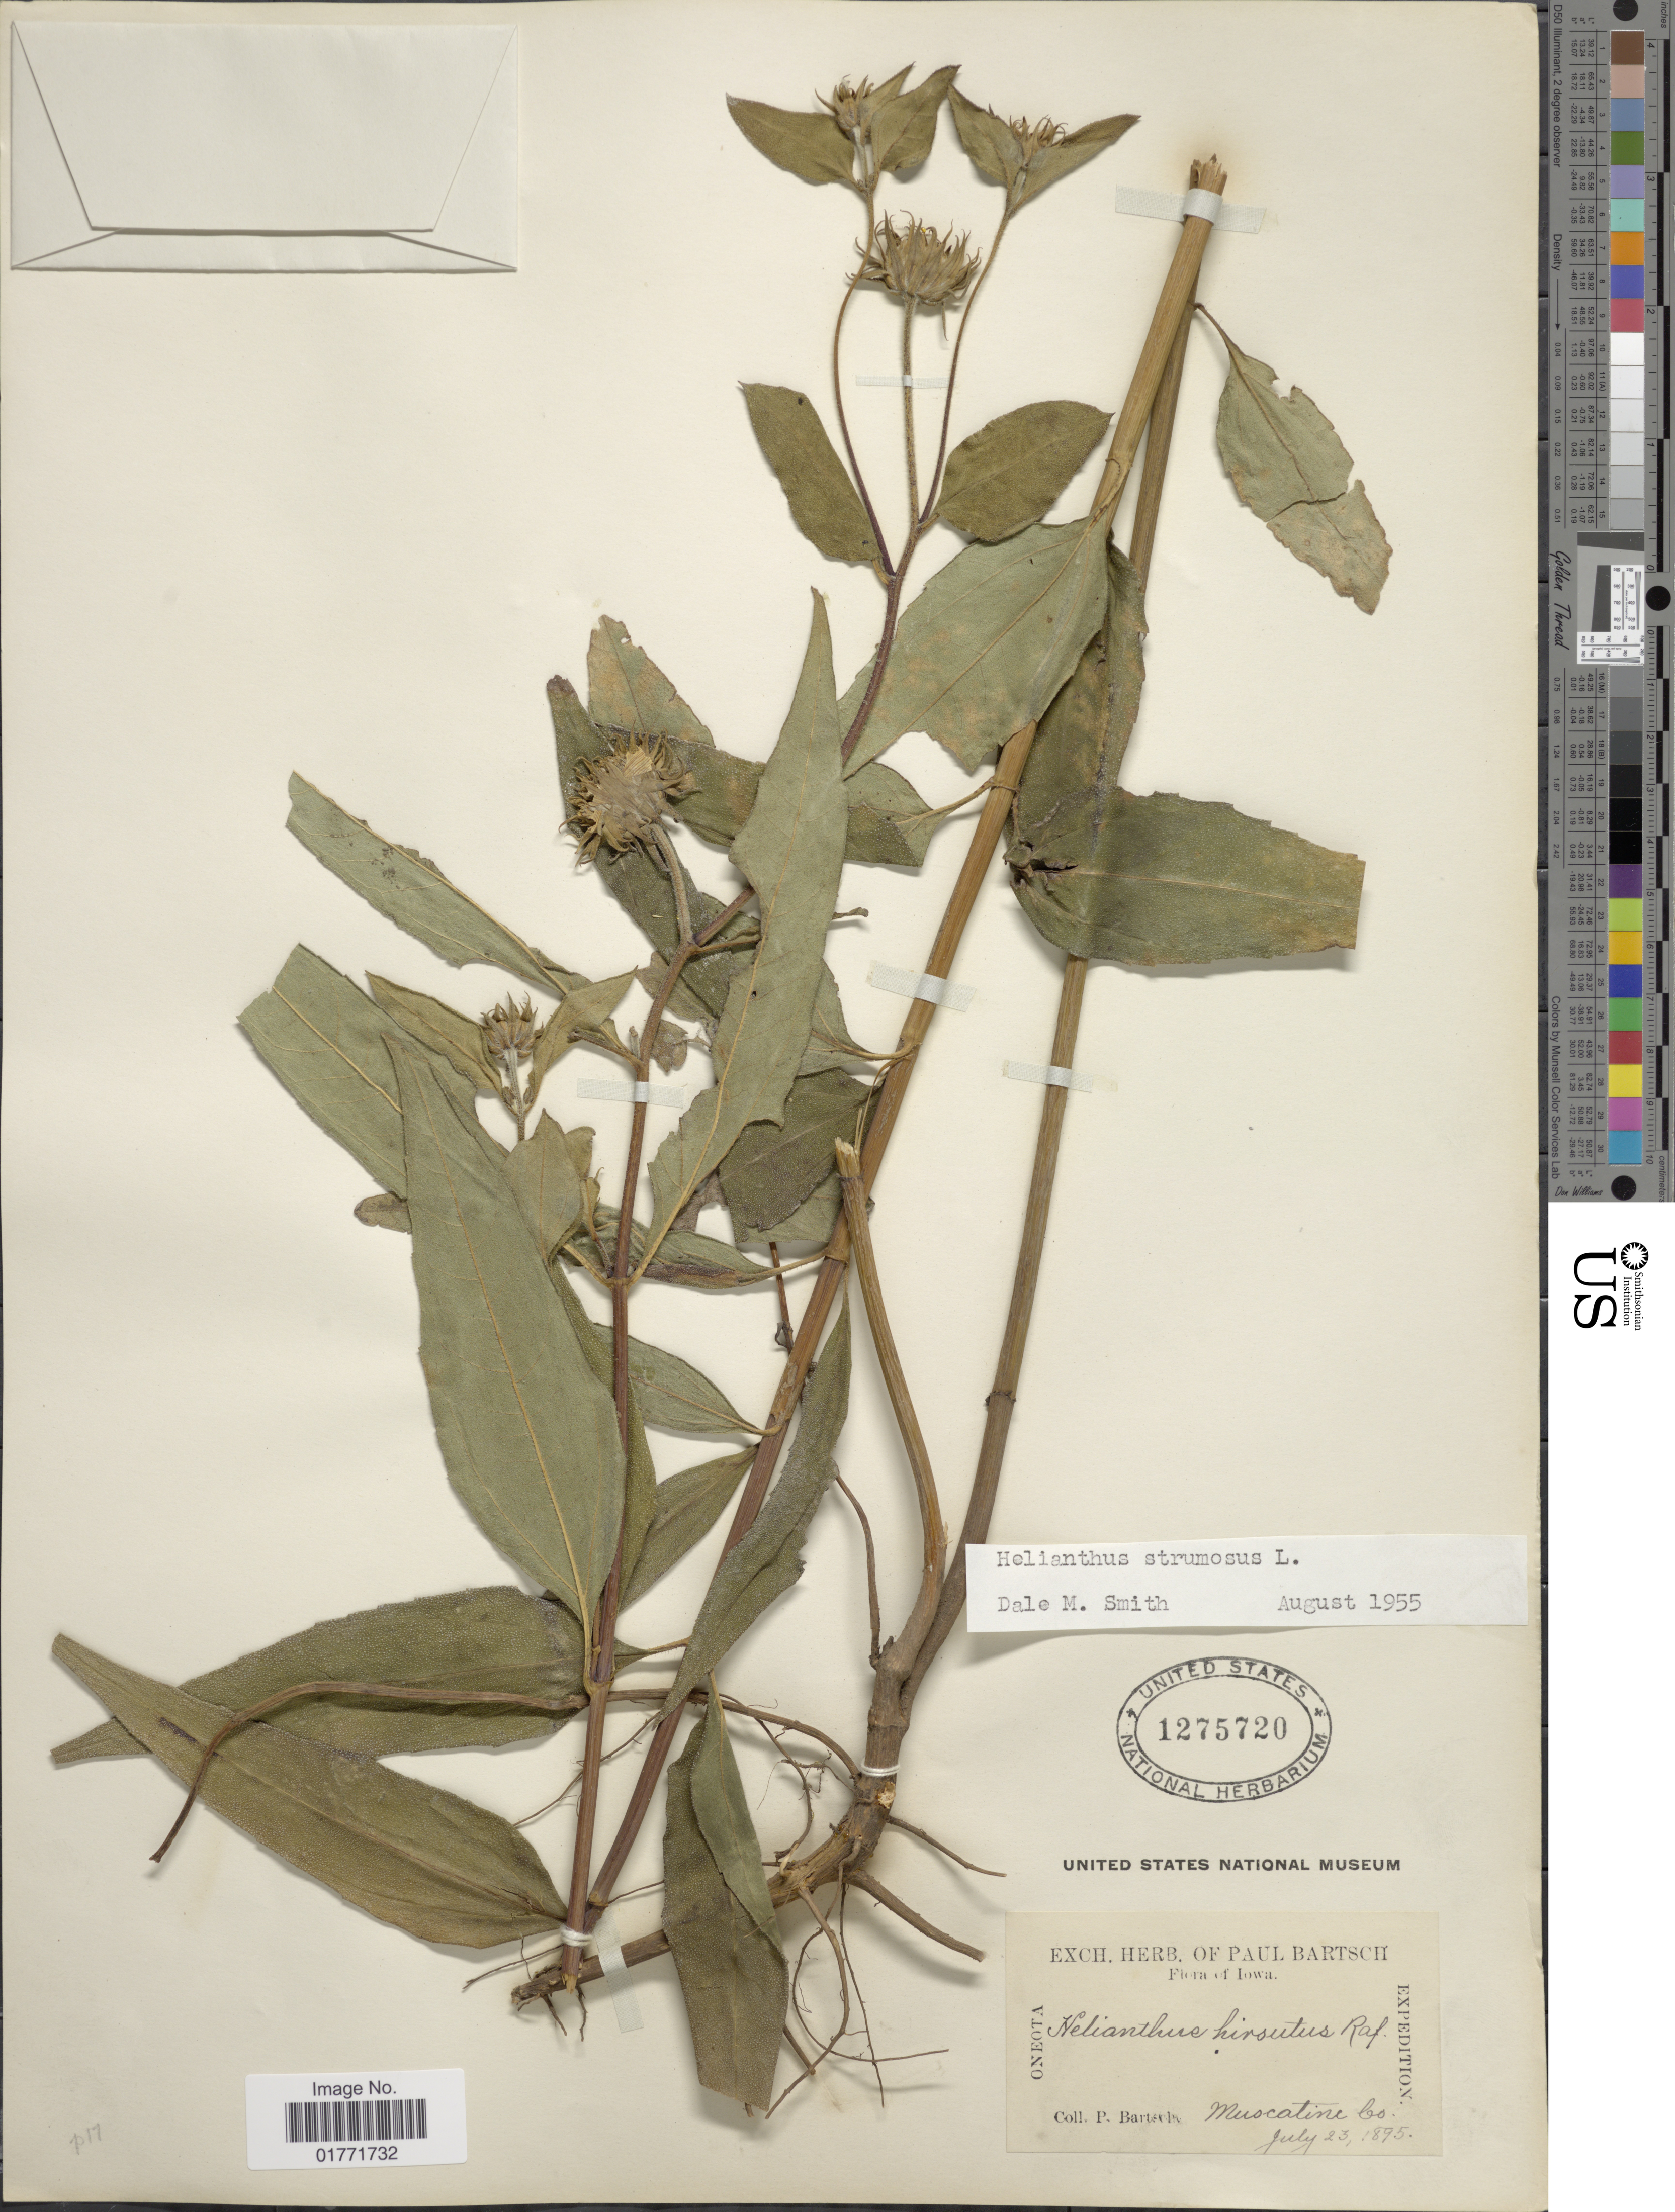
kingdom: Plantae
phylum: Tracheophyta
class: Magnoliopsida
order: Asterales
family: Asteraceae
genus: Helianthus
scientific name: Helianthus strumosus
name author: L.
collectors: P. Bartsch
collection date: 1895-07-23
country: United States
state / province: Iowa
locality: Iowa. Muscatine Co.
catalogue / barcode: US 1275720